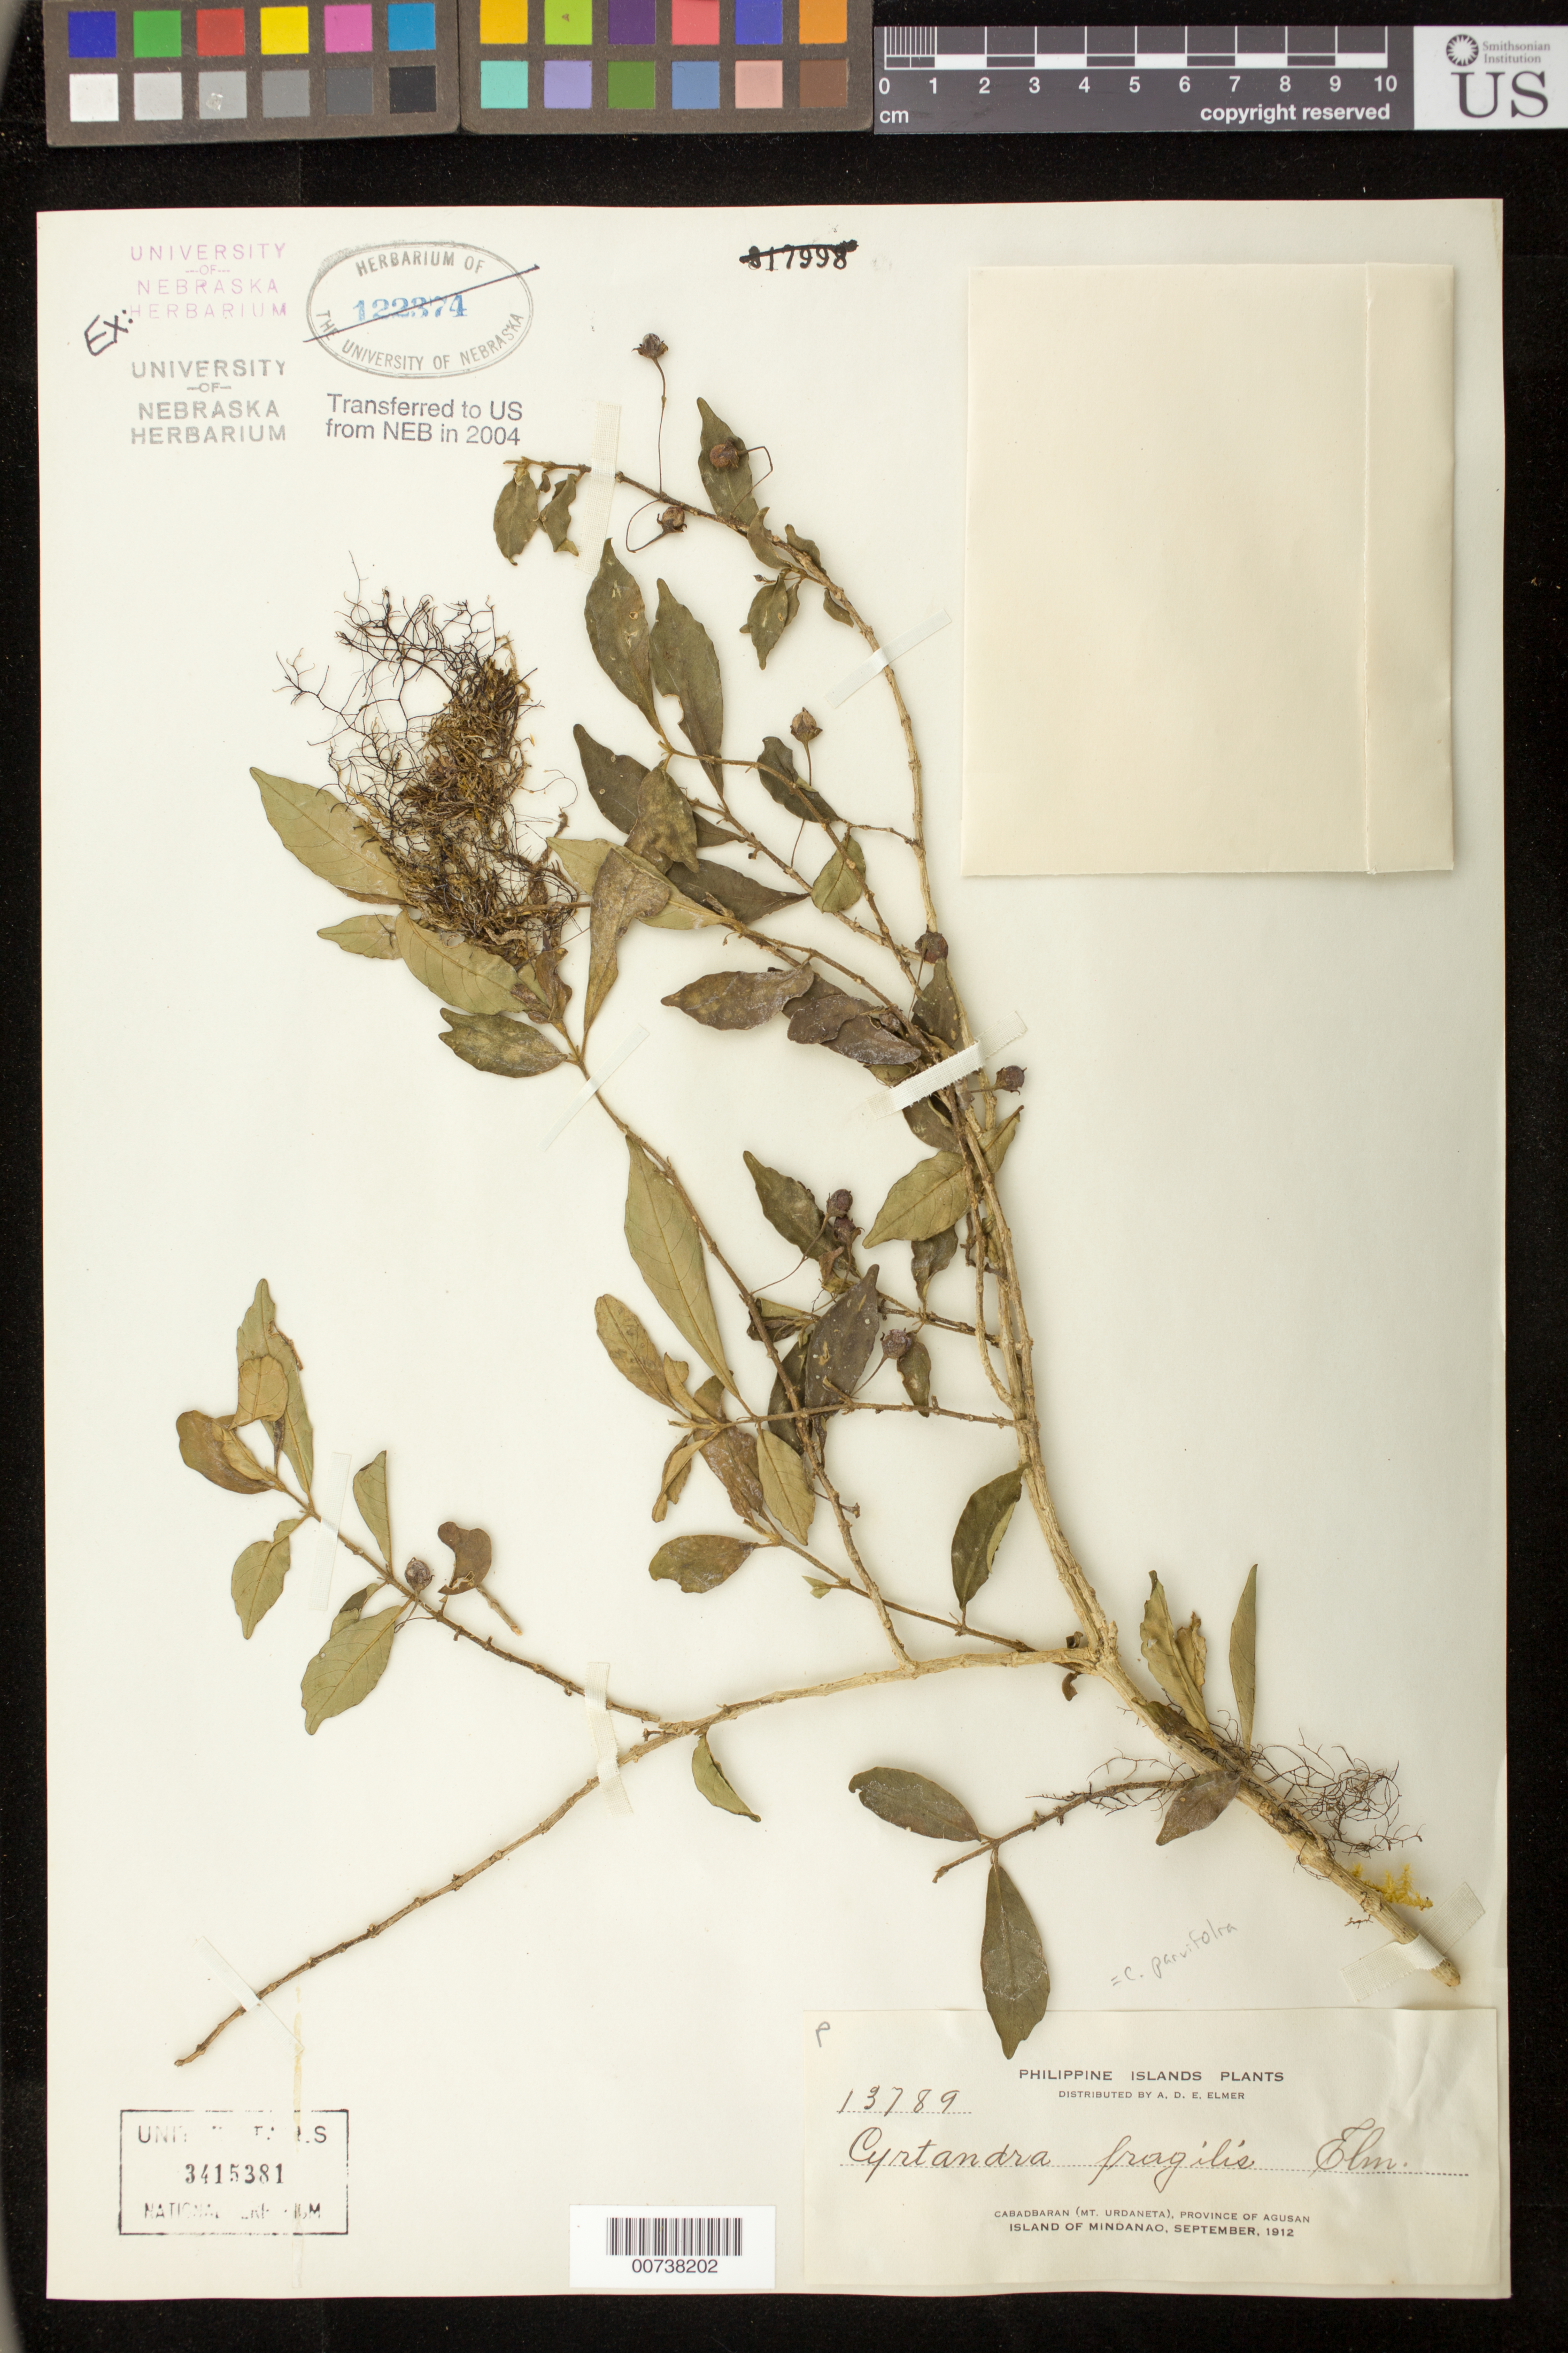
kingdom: Plantae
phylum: Tracheophyta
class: Magnoliopsida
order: Lamiales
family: Gesneriaceae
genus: Cyrtandra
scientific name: Cyrtandra parvifolia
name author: Merr.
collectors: A. D. E. Elmer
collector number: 13789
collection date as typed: Sep 1912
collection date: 1912-09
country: Philippines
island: Mindanao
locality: Cabadbaran (Mt. Urdaneta), Province of Agusan, Island of Mindanao.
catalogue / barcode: US 3415381